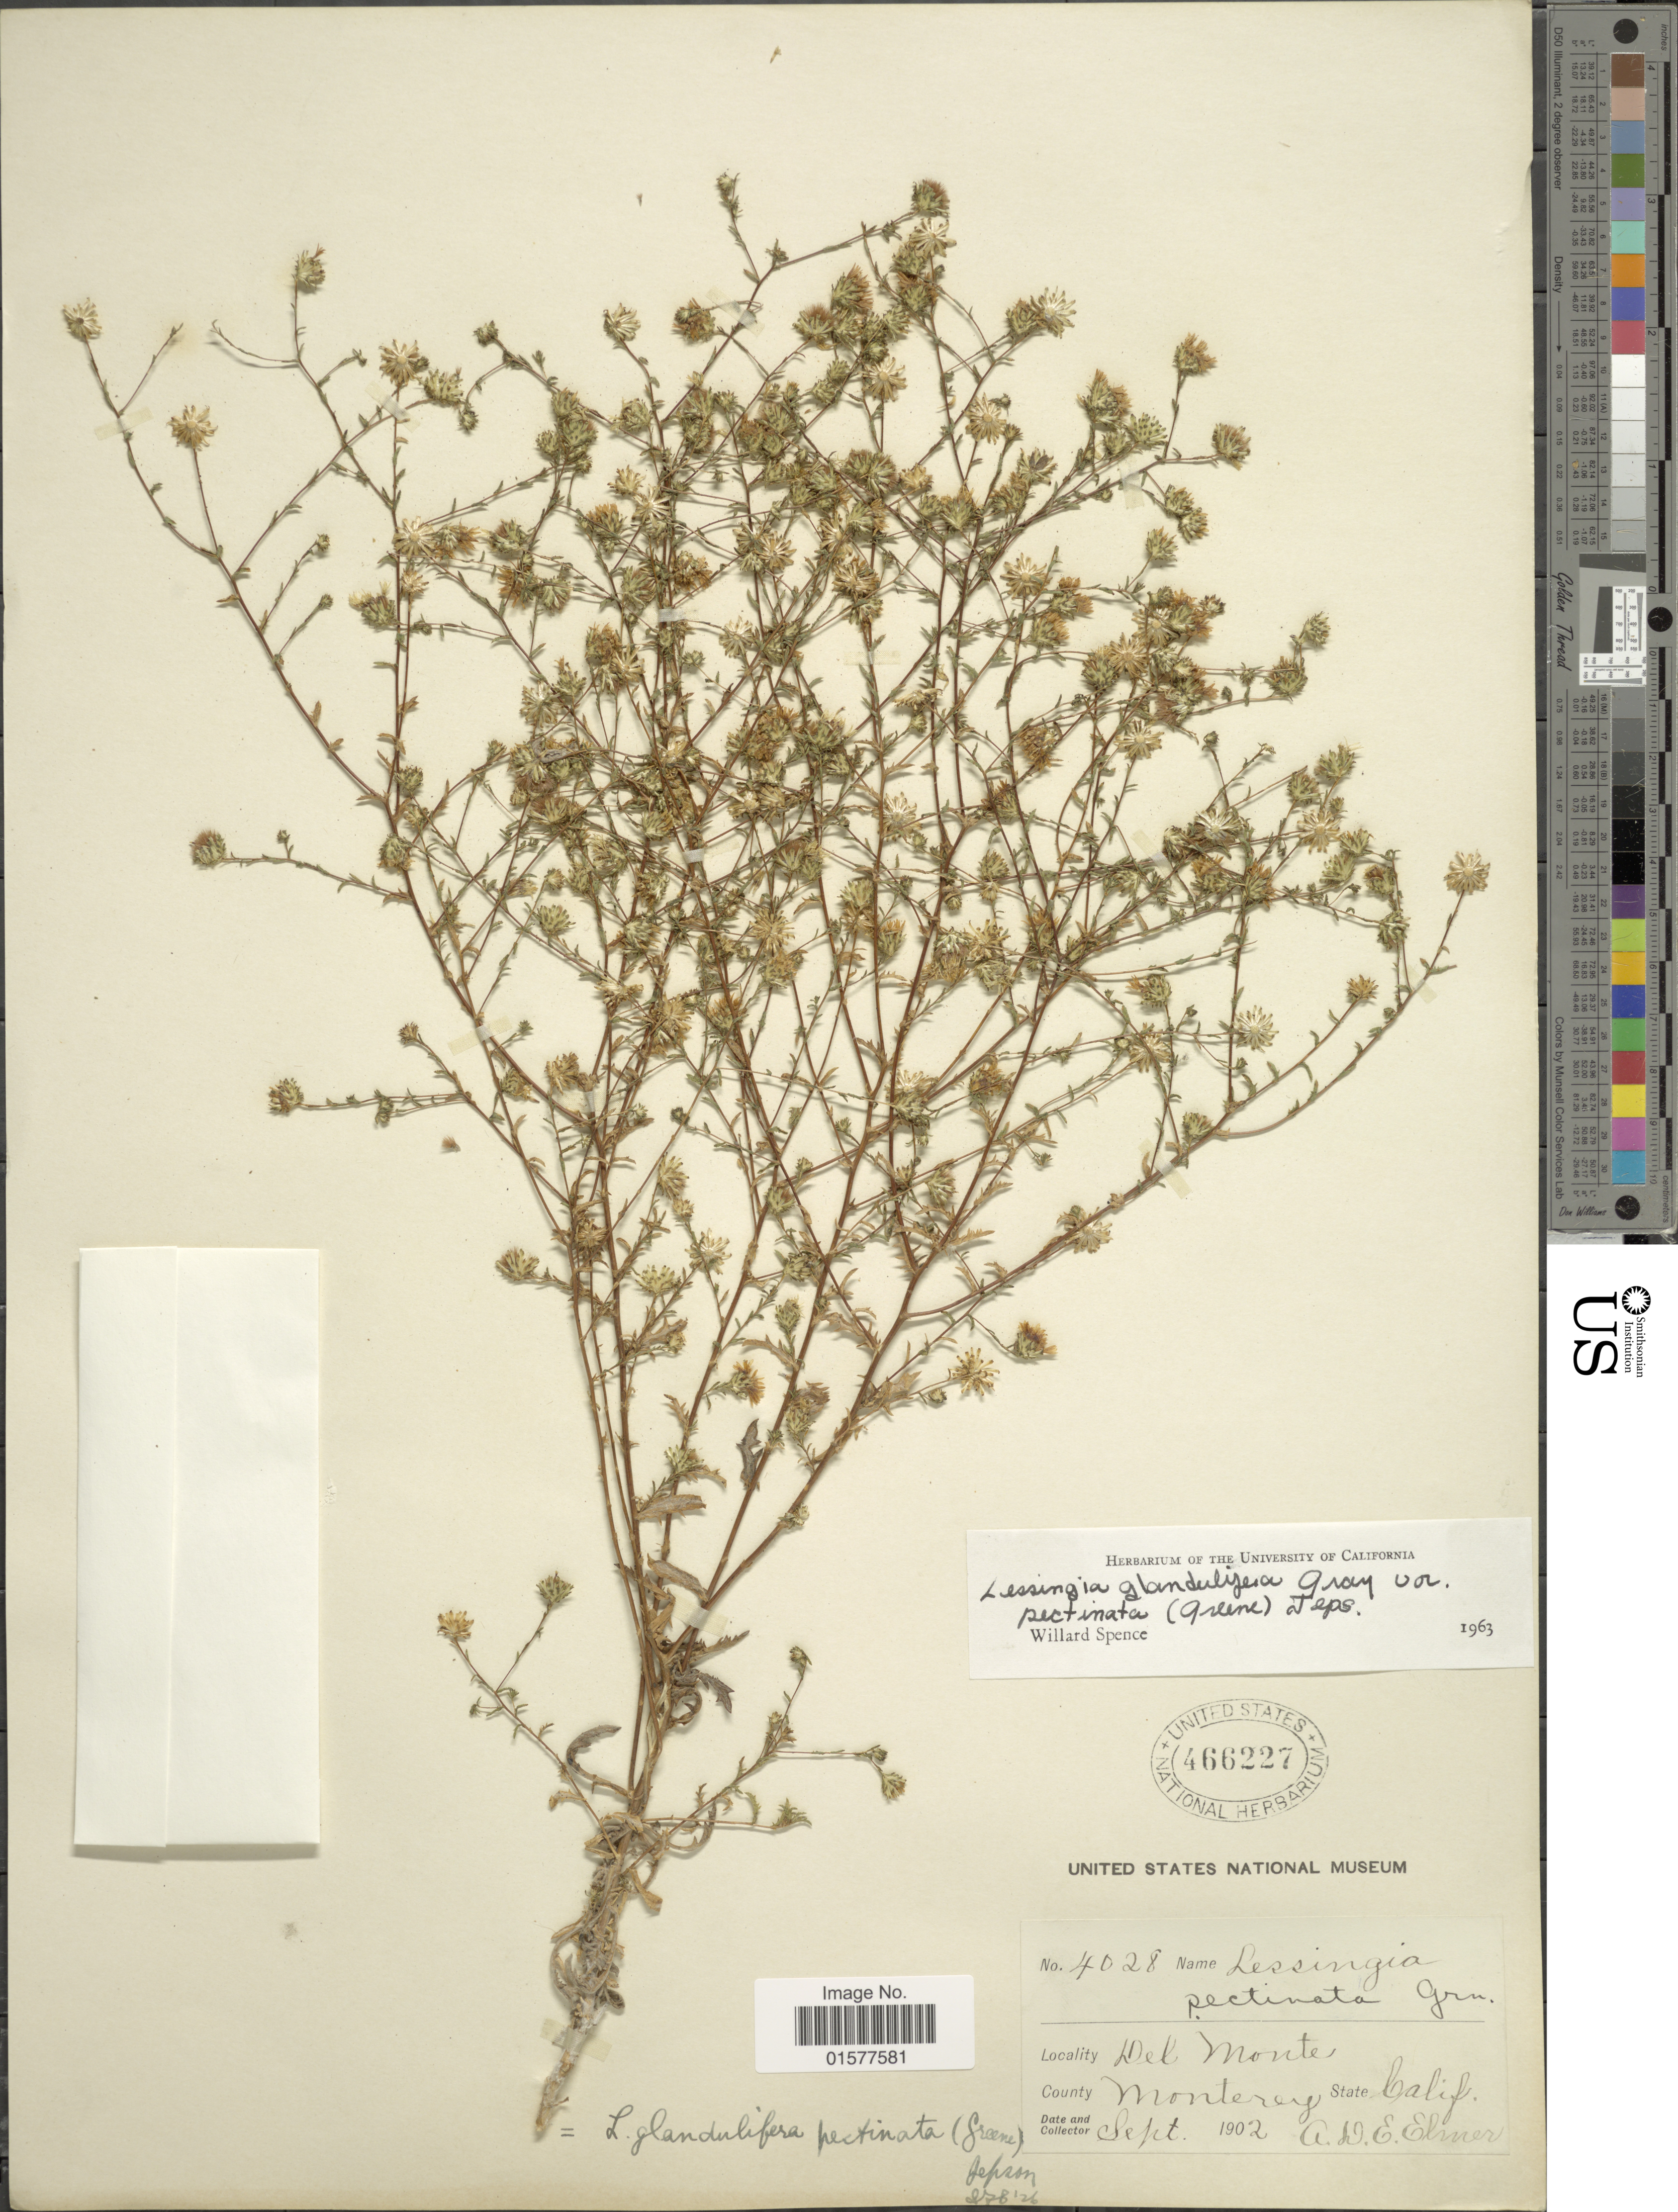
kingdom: Plantae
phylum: Tracheophyta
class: Magnoliopsida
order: Asterales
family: Asteraceae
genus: Lessingia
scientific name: Lessingia glandulifera var. pectinata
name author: A. Gray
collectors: A. D. E. Elmer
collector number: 4028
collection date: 1902-09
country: United States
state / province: California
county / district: Monterey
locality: Del Monte, County Monterey, State Calif.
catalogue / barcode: US 466227